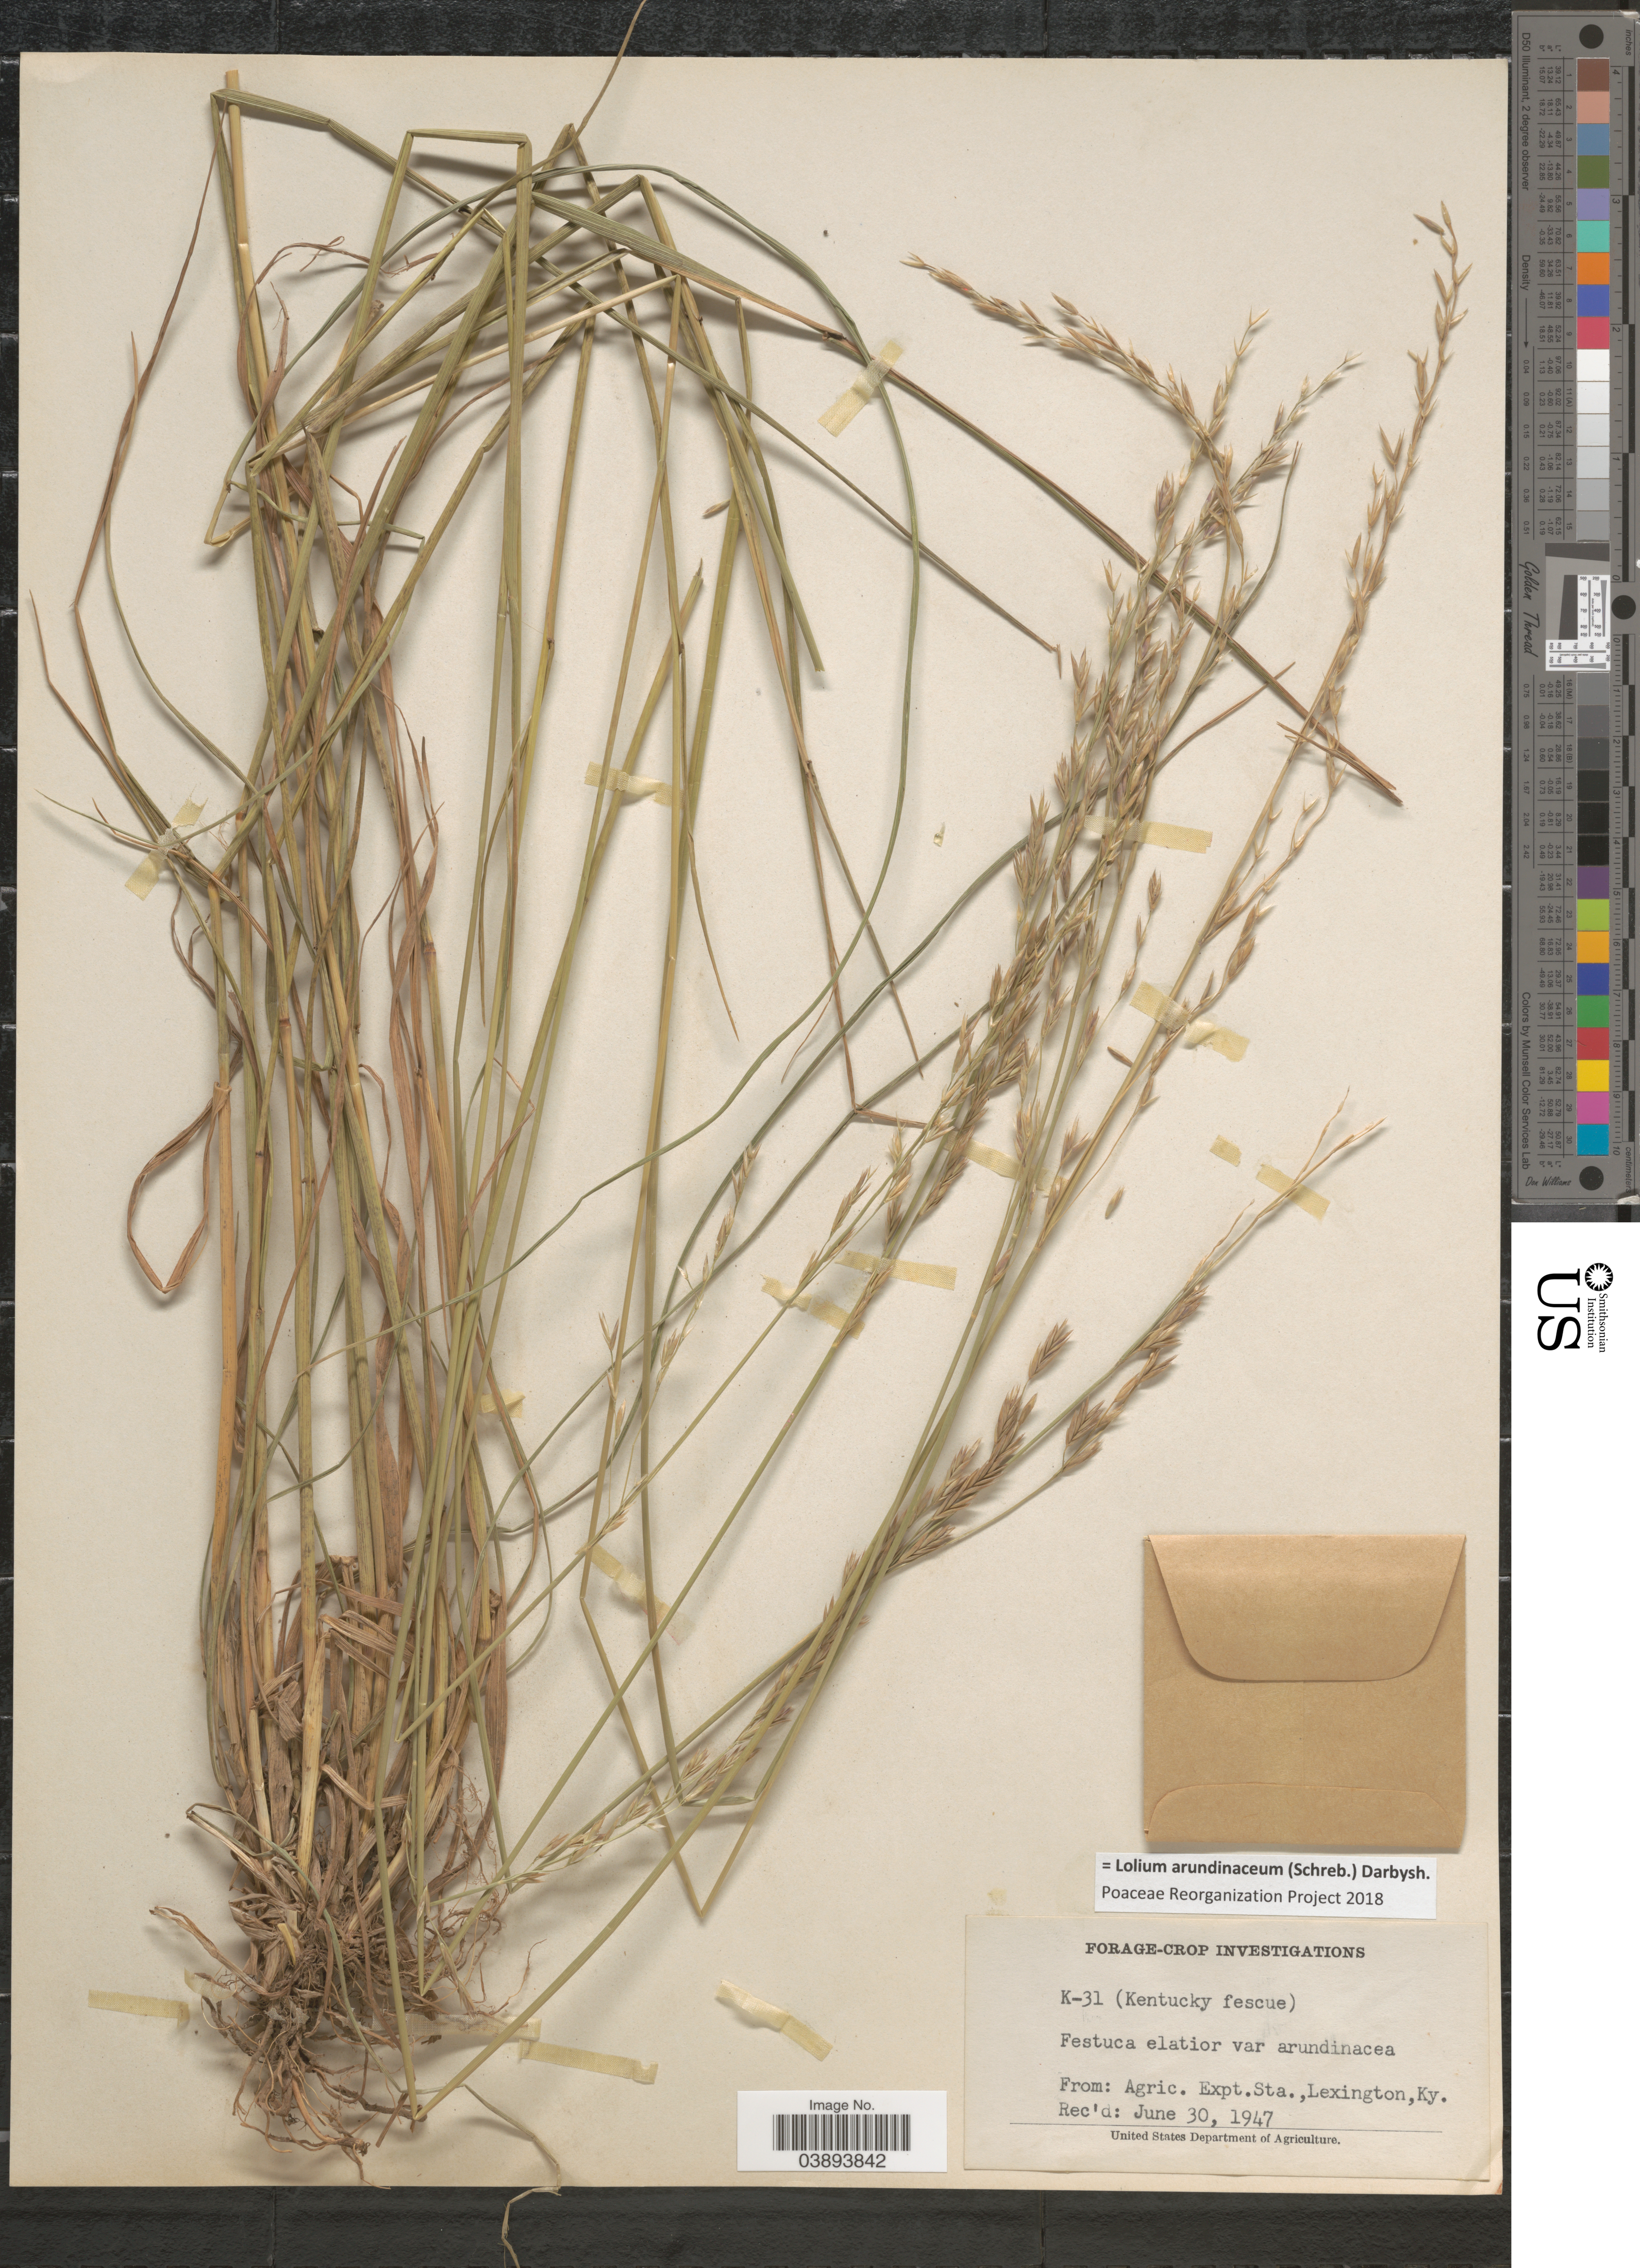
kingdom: Plantae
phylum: Tracheophyta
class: Liliopsida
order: Poales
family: Poaceae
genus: Lolium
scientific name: Lolium arundinaceum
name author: (Schreb.) Darbysh.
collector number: K-31 ?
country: United States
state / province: Kentucky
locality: Agric. Expt. Sta., Lexington.